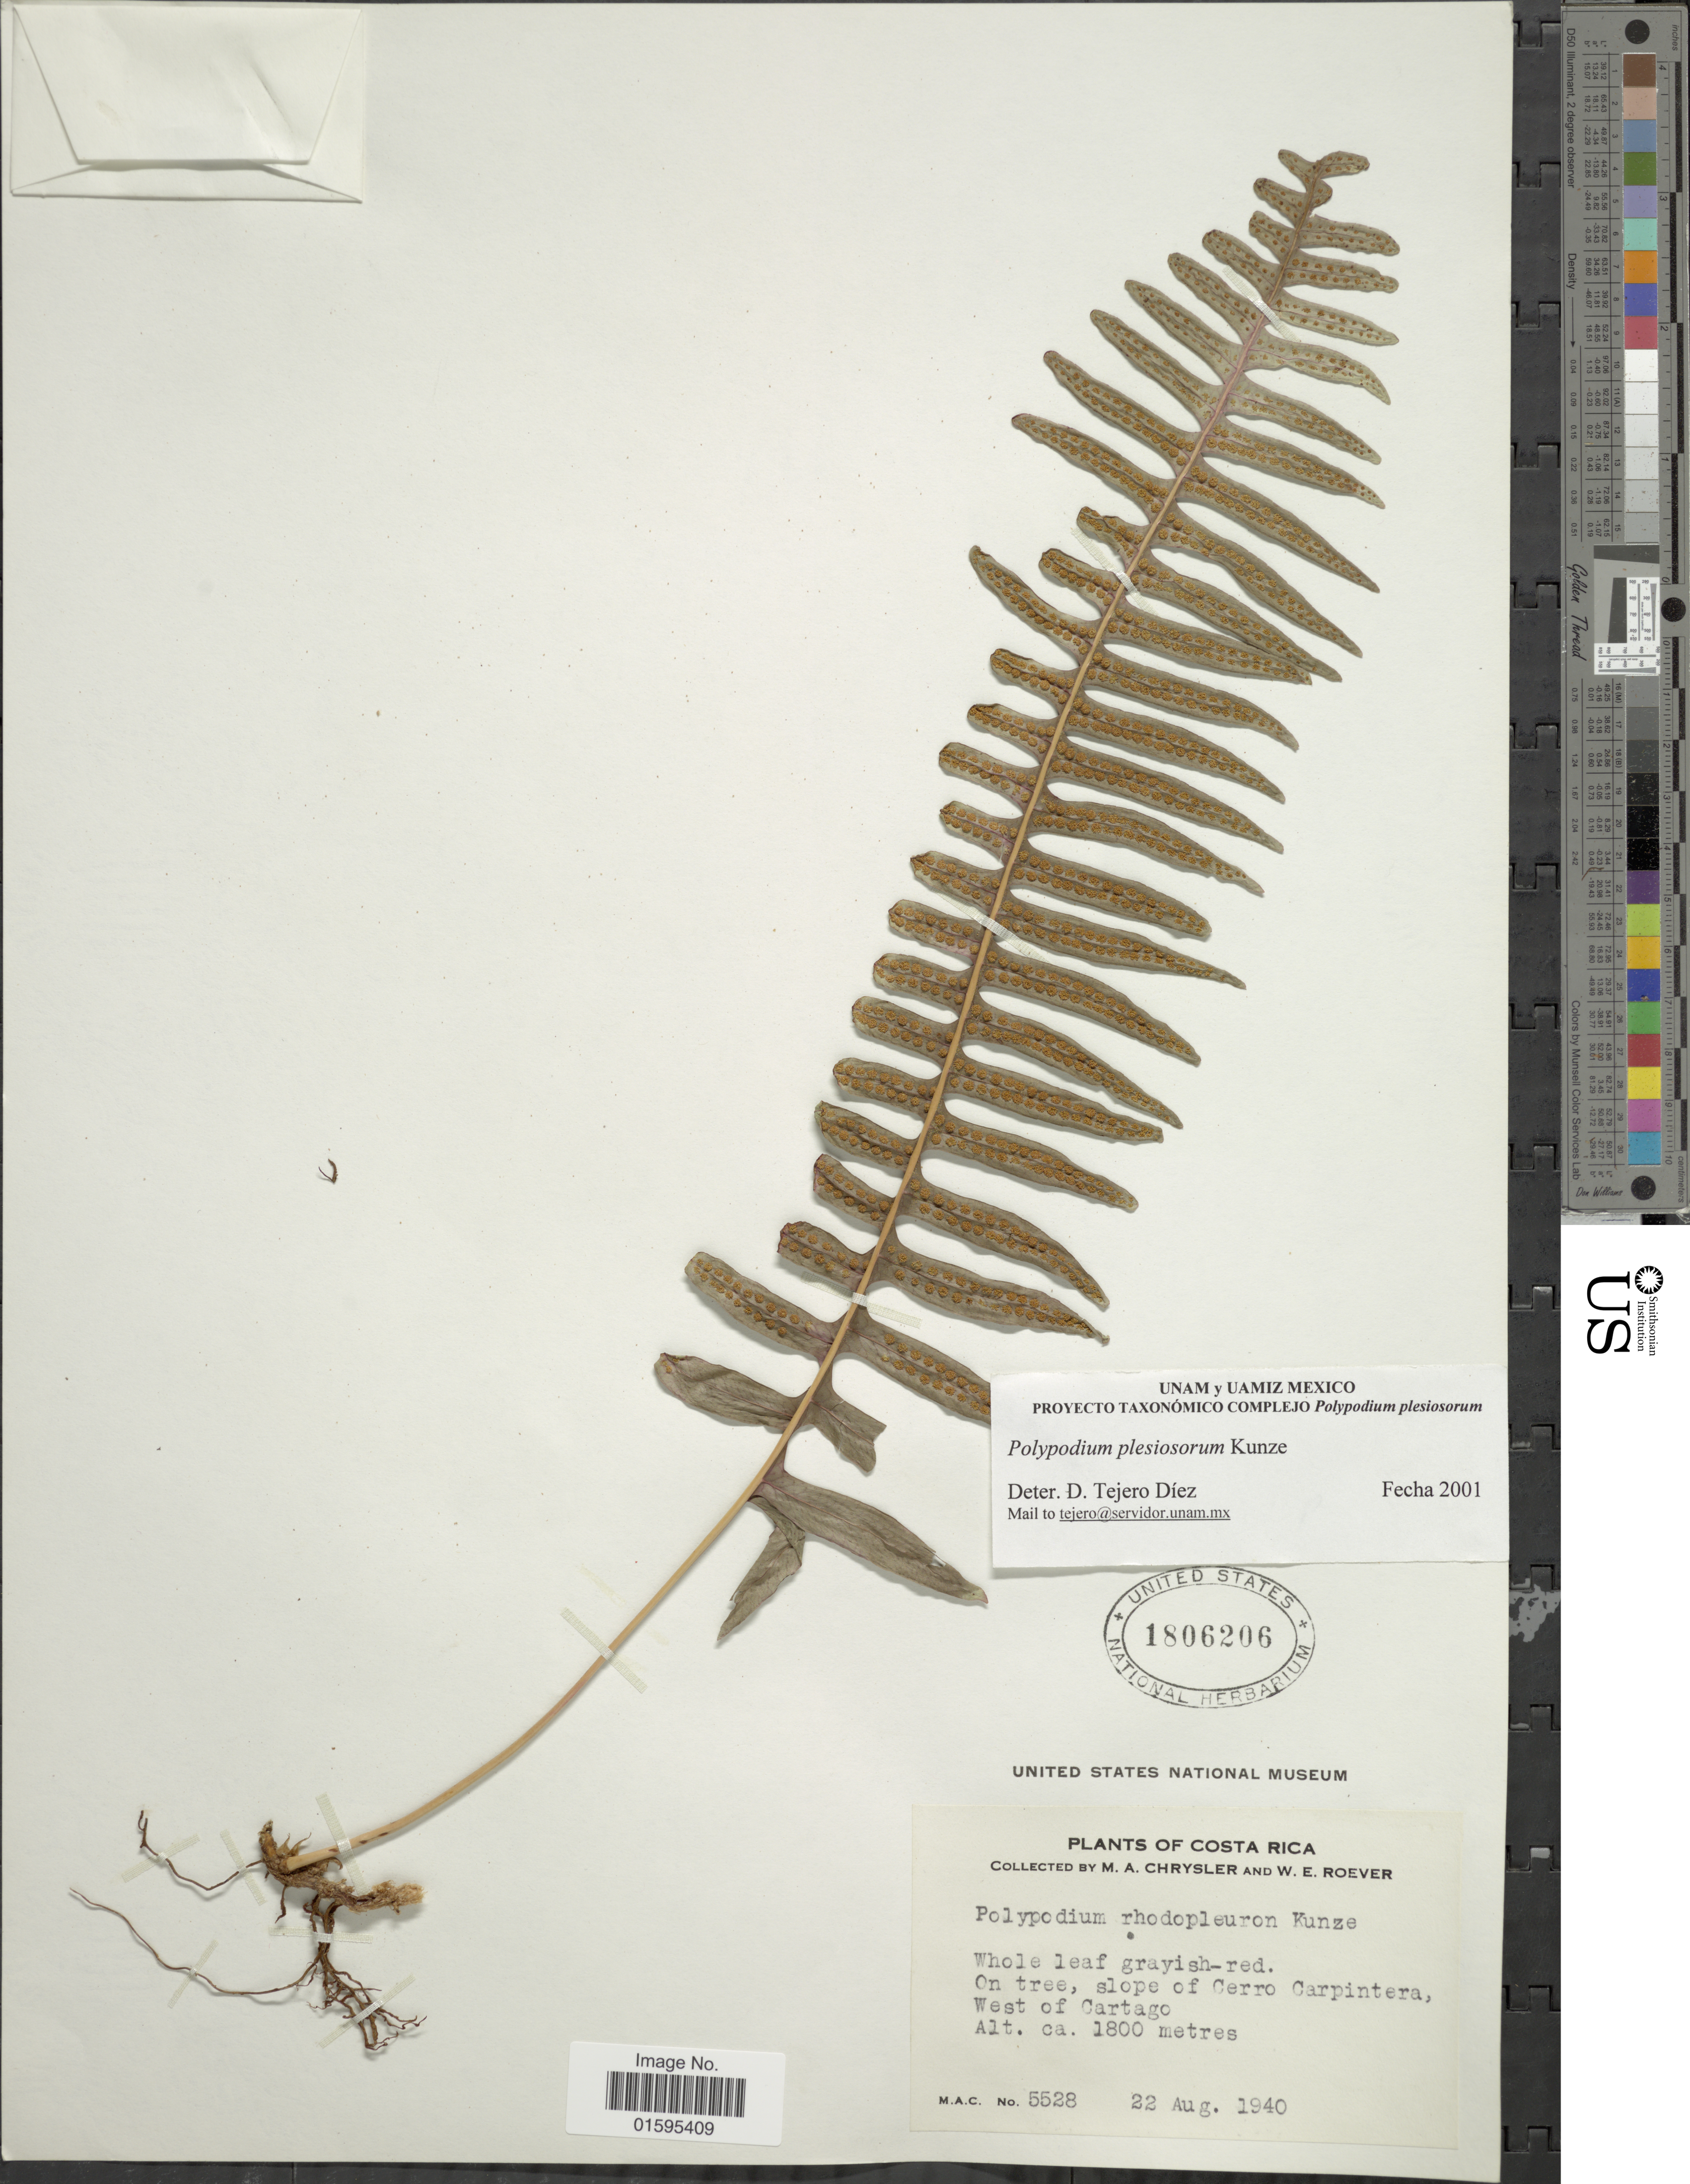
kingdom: Plantae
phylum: Tracheophyta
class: Polypodiopsida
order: Polypodiales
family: Polypodiaceae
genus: Polypodium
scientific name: Polypodium plesiosorum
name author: Kunze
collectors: M. A. Chrysler & W. Roever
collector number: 5528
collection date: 1940-08-22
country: Costa Rica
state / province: Cartago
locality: Slope of Cerro Carpintera, West of Cartago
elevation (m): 1800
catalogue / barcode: US 1806206